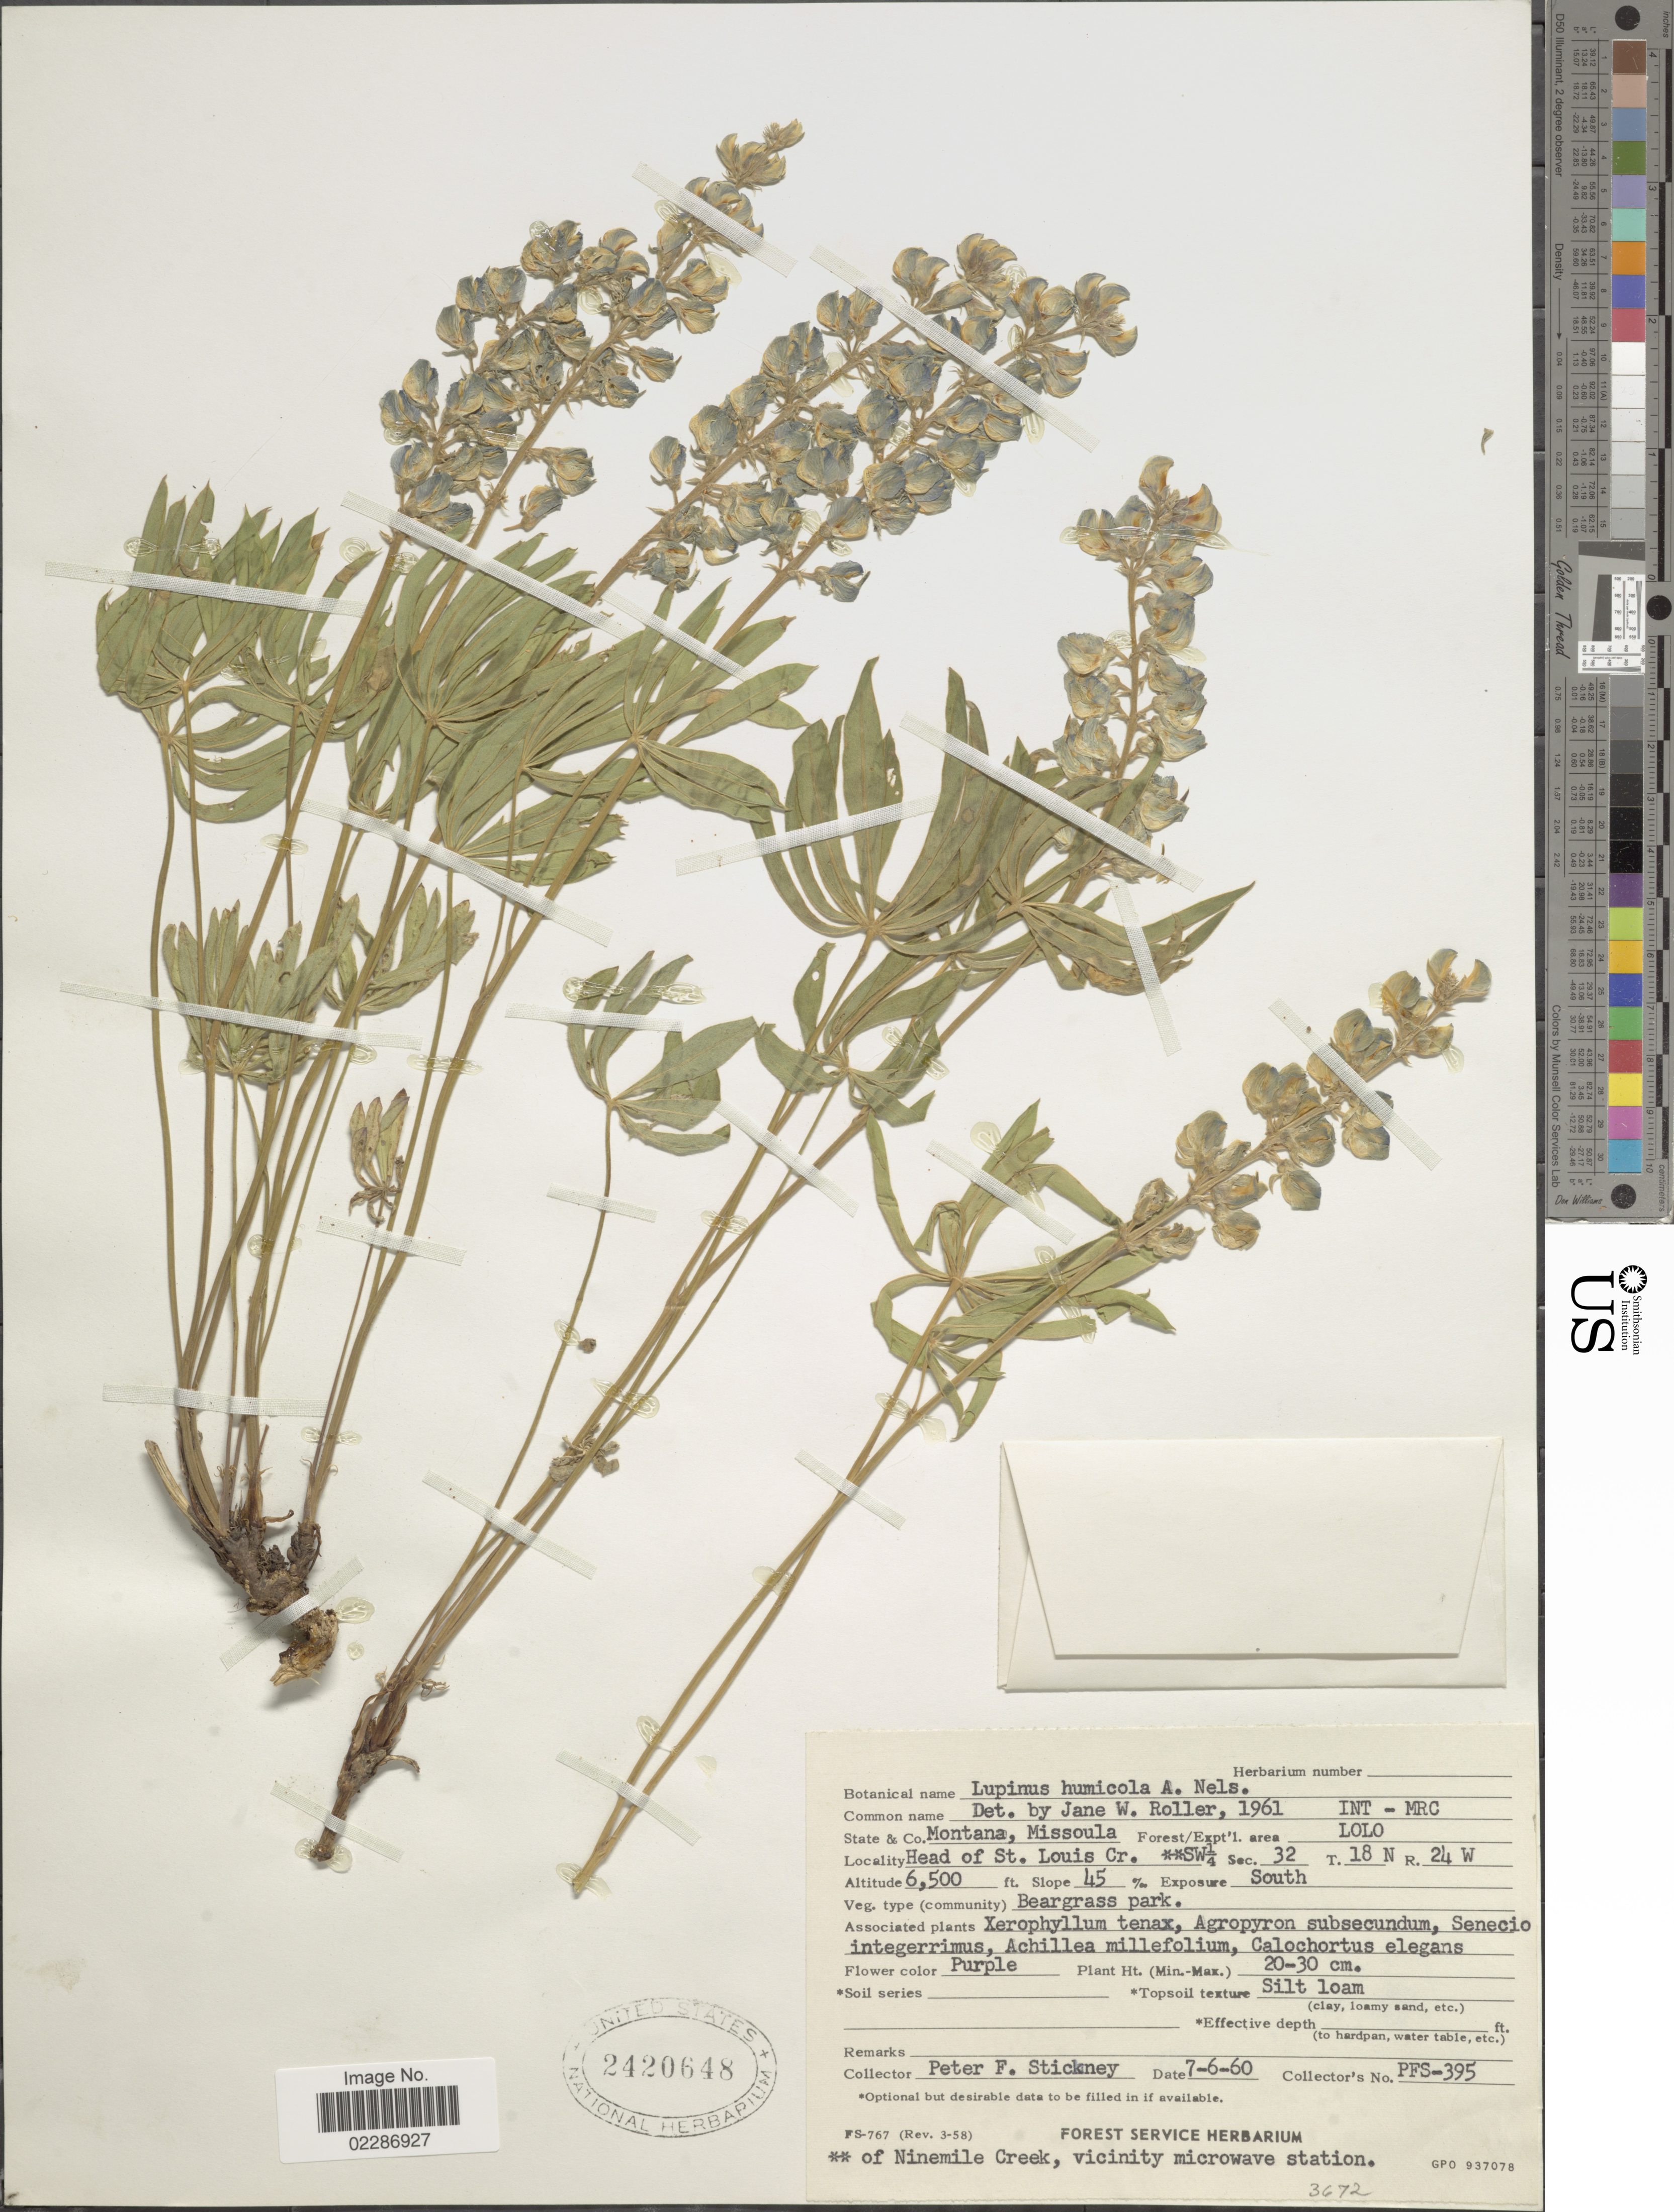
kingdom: Plantae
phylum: Tracheophyta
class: Magnoliopsida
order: Fabales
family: Fabaceae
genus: Lupinus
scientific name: Lupinus wyethii subsp. wyethii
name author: S. Watson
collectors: P. Stickney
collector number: PFS395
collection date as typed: Transcribed d/m/y: 6/7/60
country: United States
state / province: Montana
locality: Missoula, Forest/Expt'l. area: Lolo, Head of St. Louis Cr. SW¼ Sec. 32, T. 18N, R. 24W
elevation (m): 1981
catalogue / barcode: US 2420648